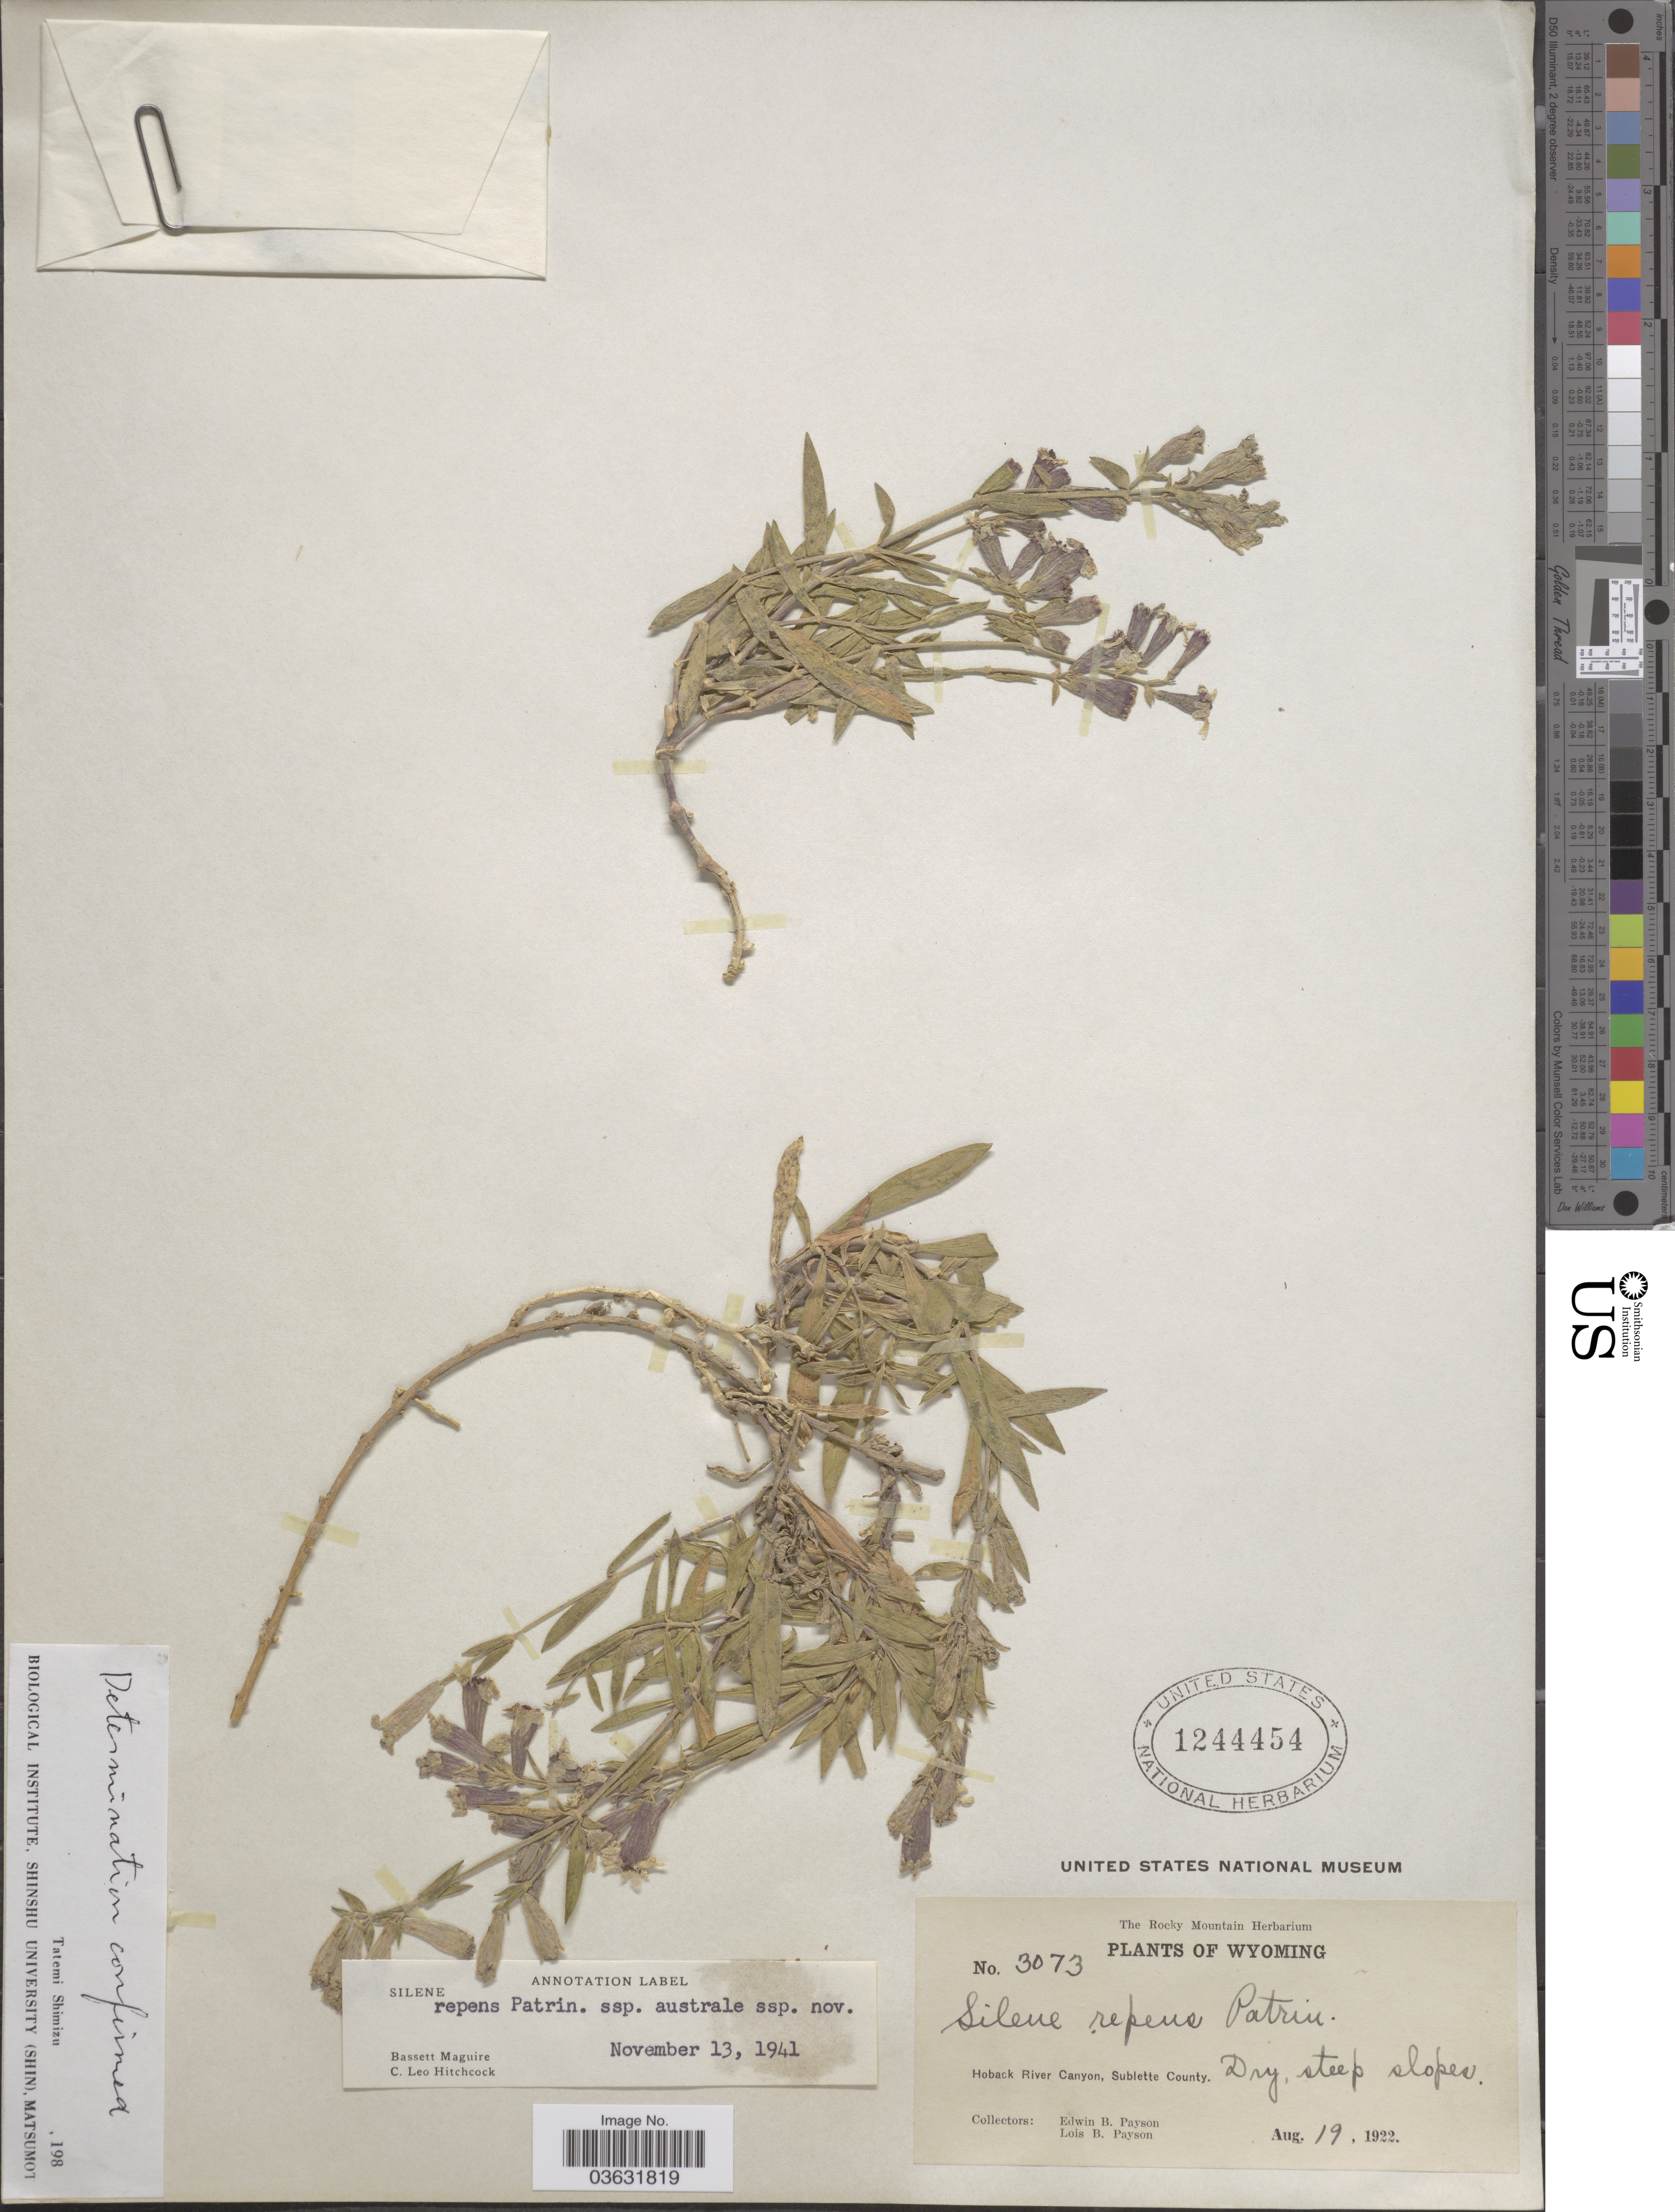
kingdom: Plantae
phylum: Tracheophyta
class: Magnoliopsida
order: Caryophyllales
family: Caryophyllaceae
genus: Silene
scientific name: Silene repens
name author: Patrin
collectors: E. B. Payson & L. Payson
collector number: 3073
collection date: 1922-08-19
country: United States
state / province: Wyoming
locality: Hoback River Canyon, Sublette County.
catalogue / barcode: US 1244454